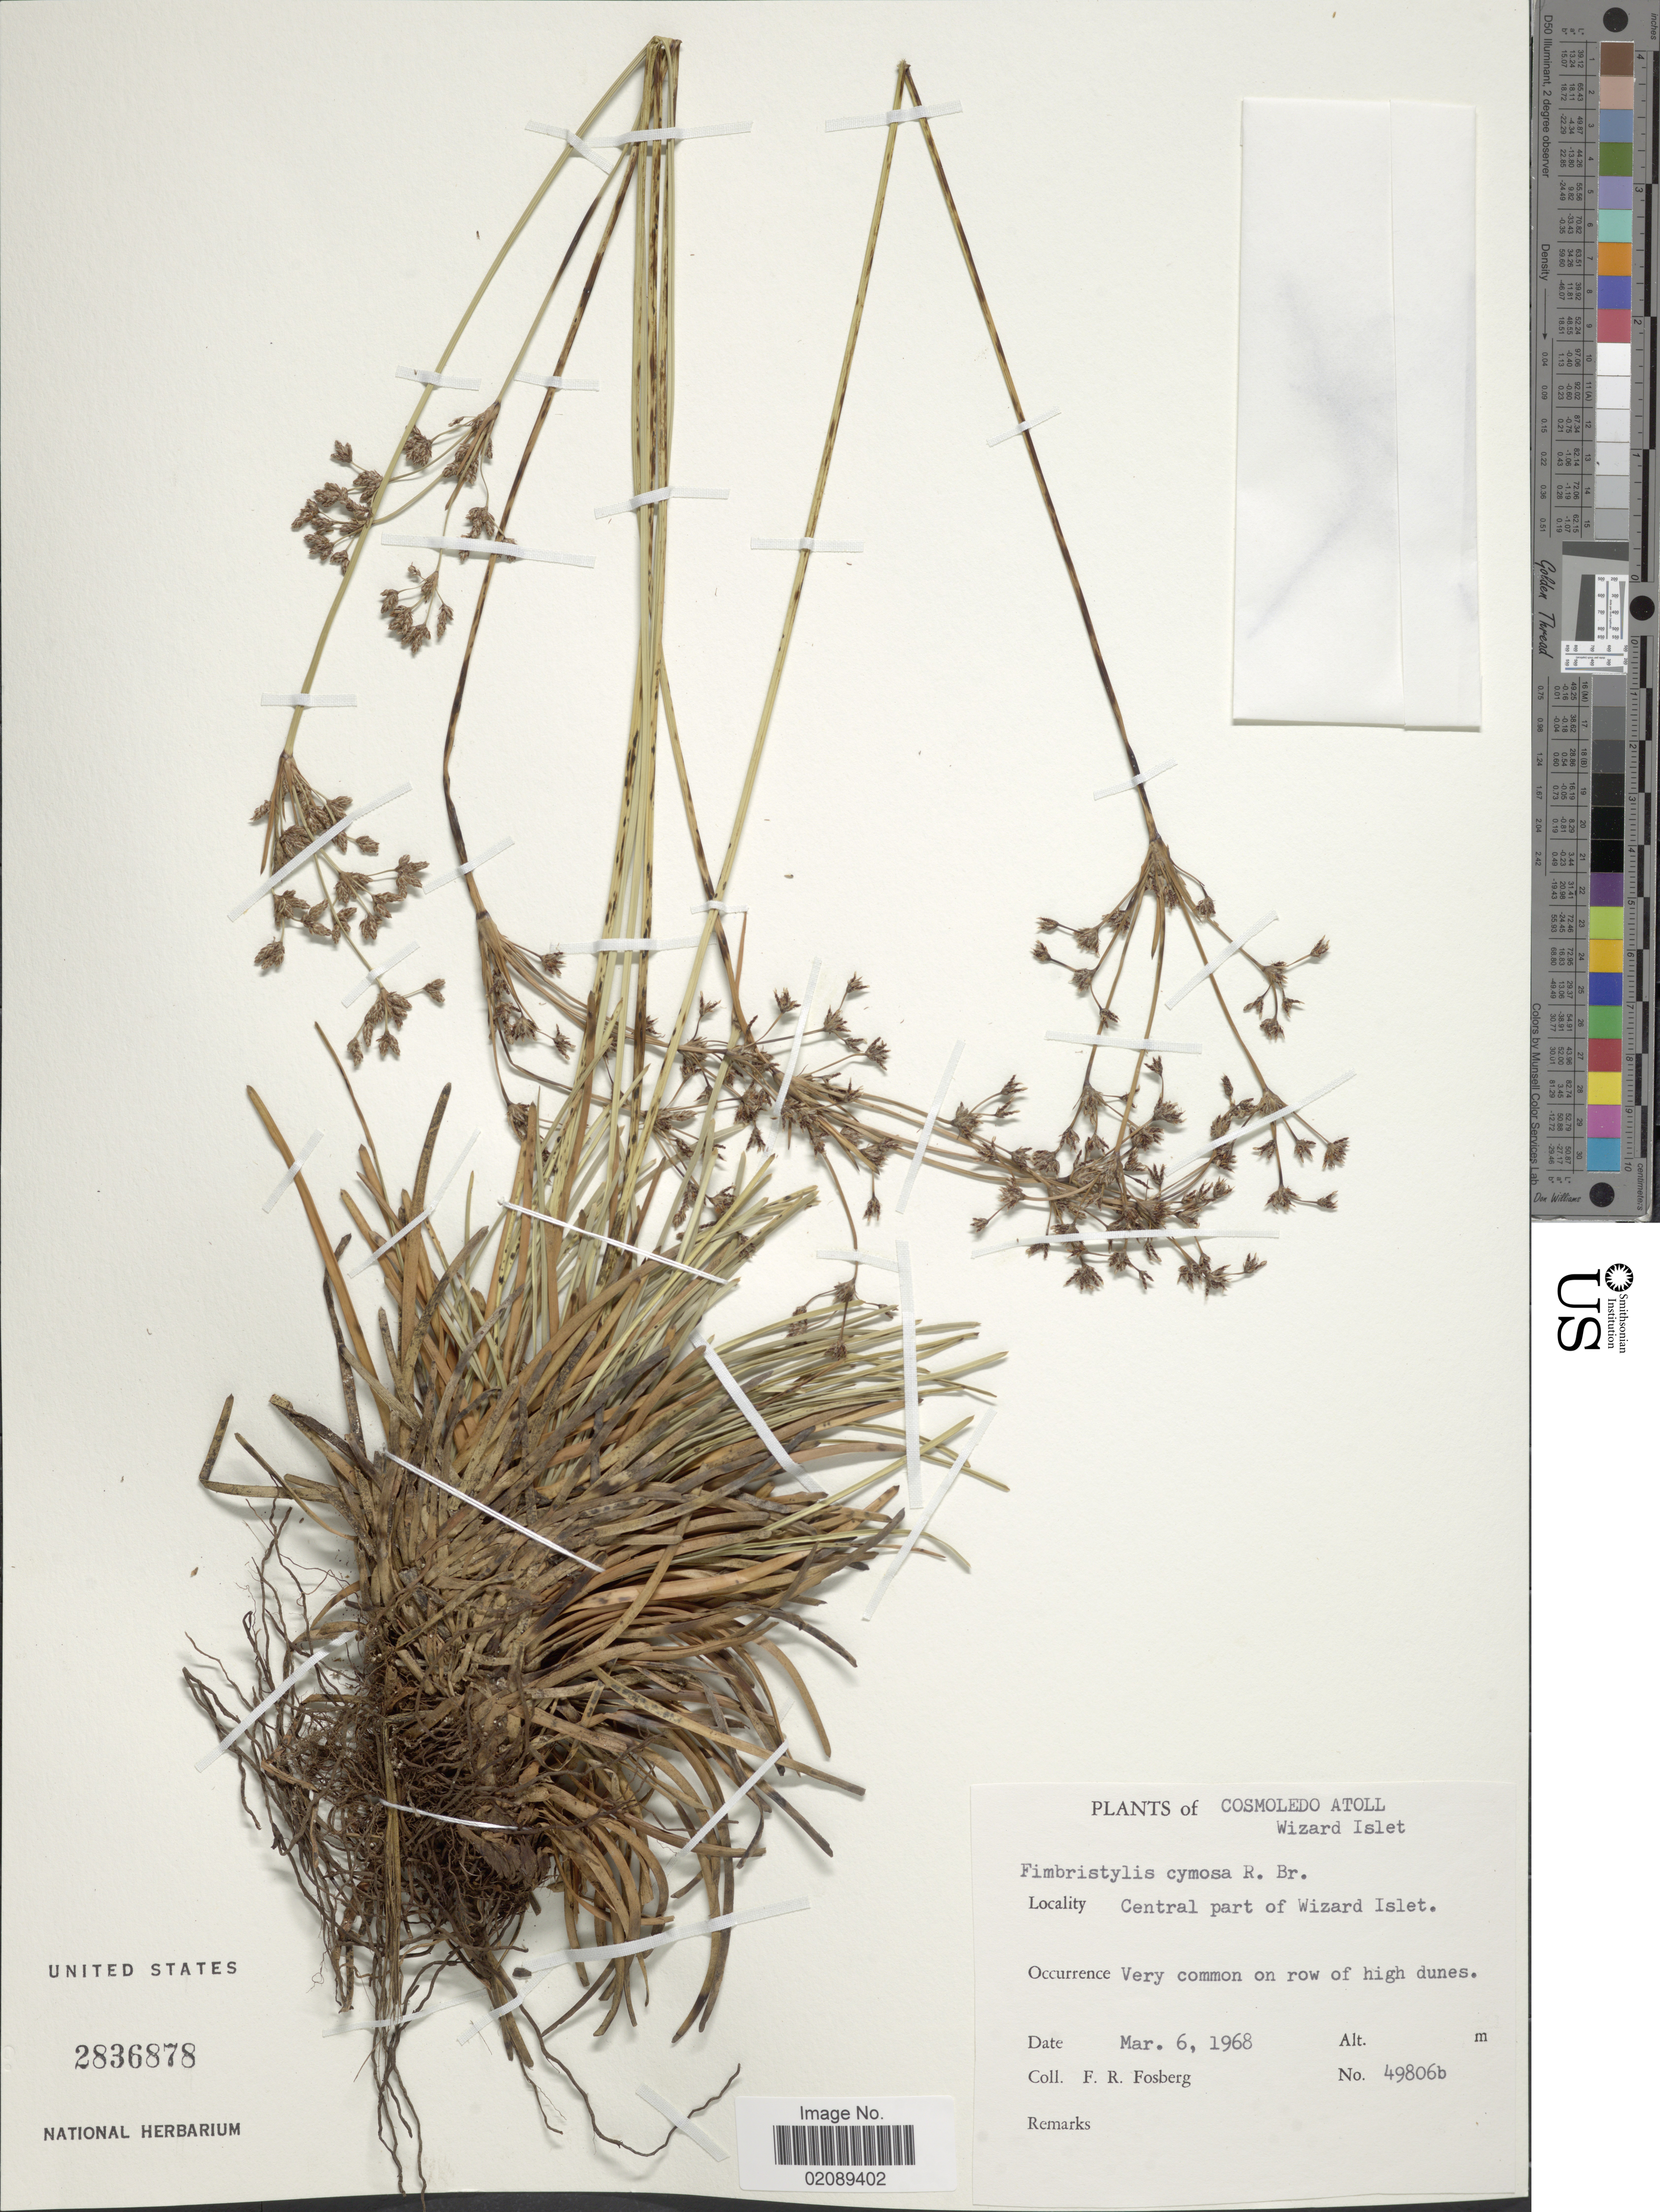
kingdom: Plantae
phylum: Tracheophyta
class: Liliopsida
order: Poales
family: Cyperaceae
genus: Fimbristylis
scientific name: Fimbristylis cymosa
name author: R. Br.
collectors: F. R. Fosberg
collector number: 4980b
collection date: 1968-03-06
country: Seychelles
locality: Cosmoledo Atoll, wizard Islet, Central part of Wizard Islet, very common on row of hih dunes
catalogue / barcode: US 2836878